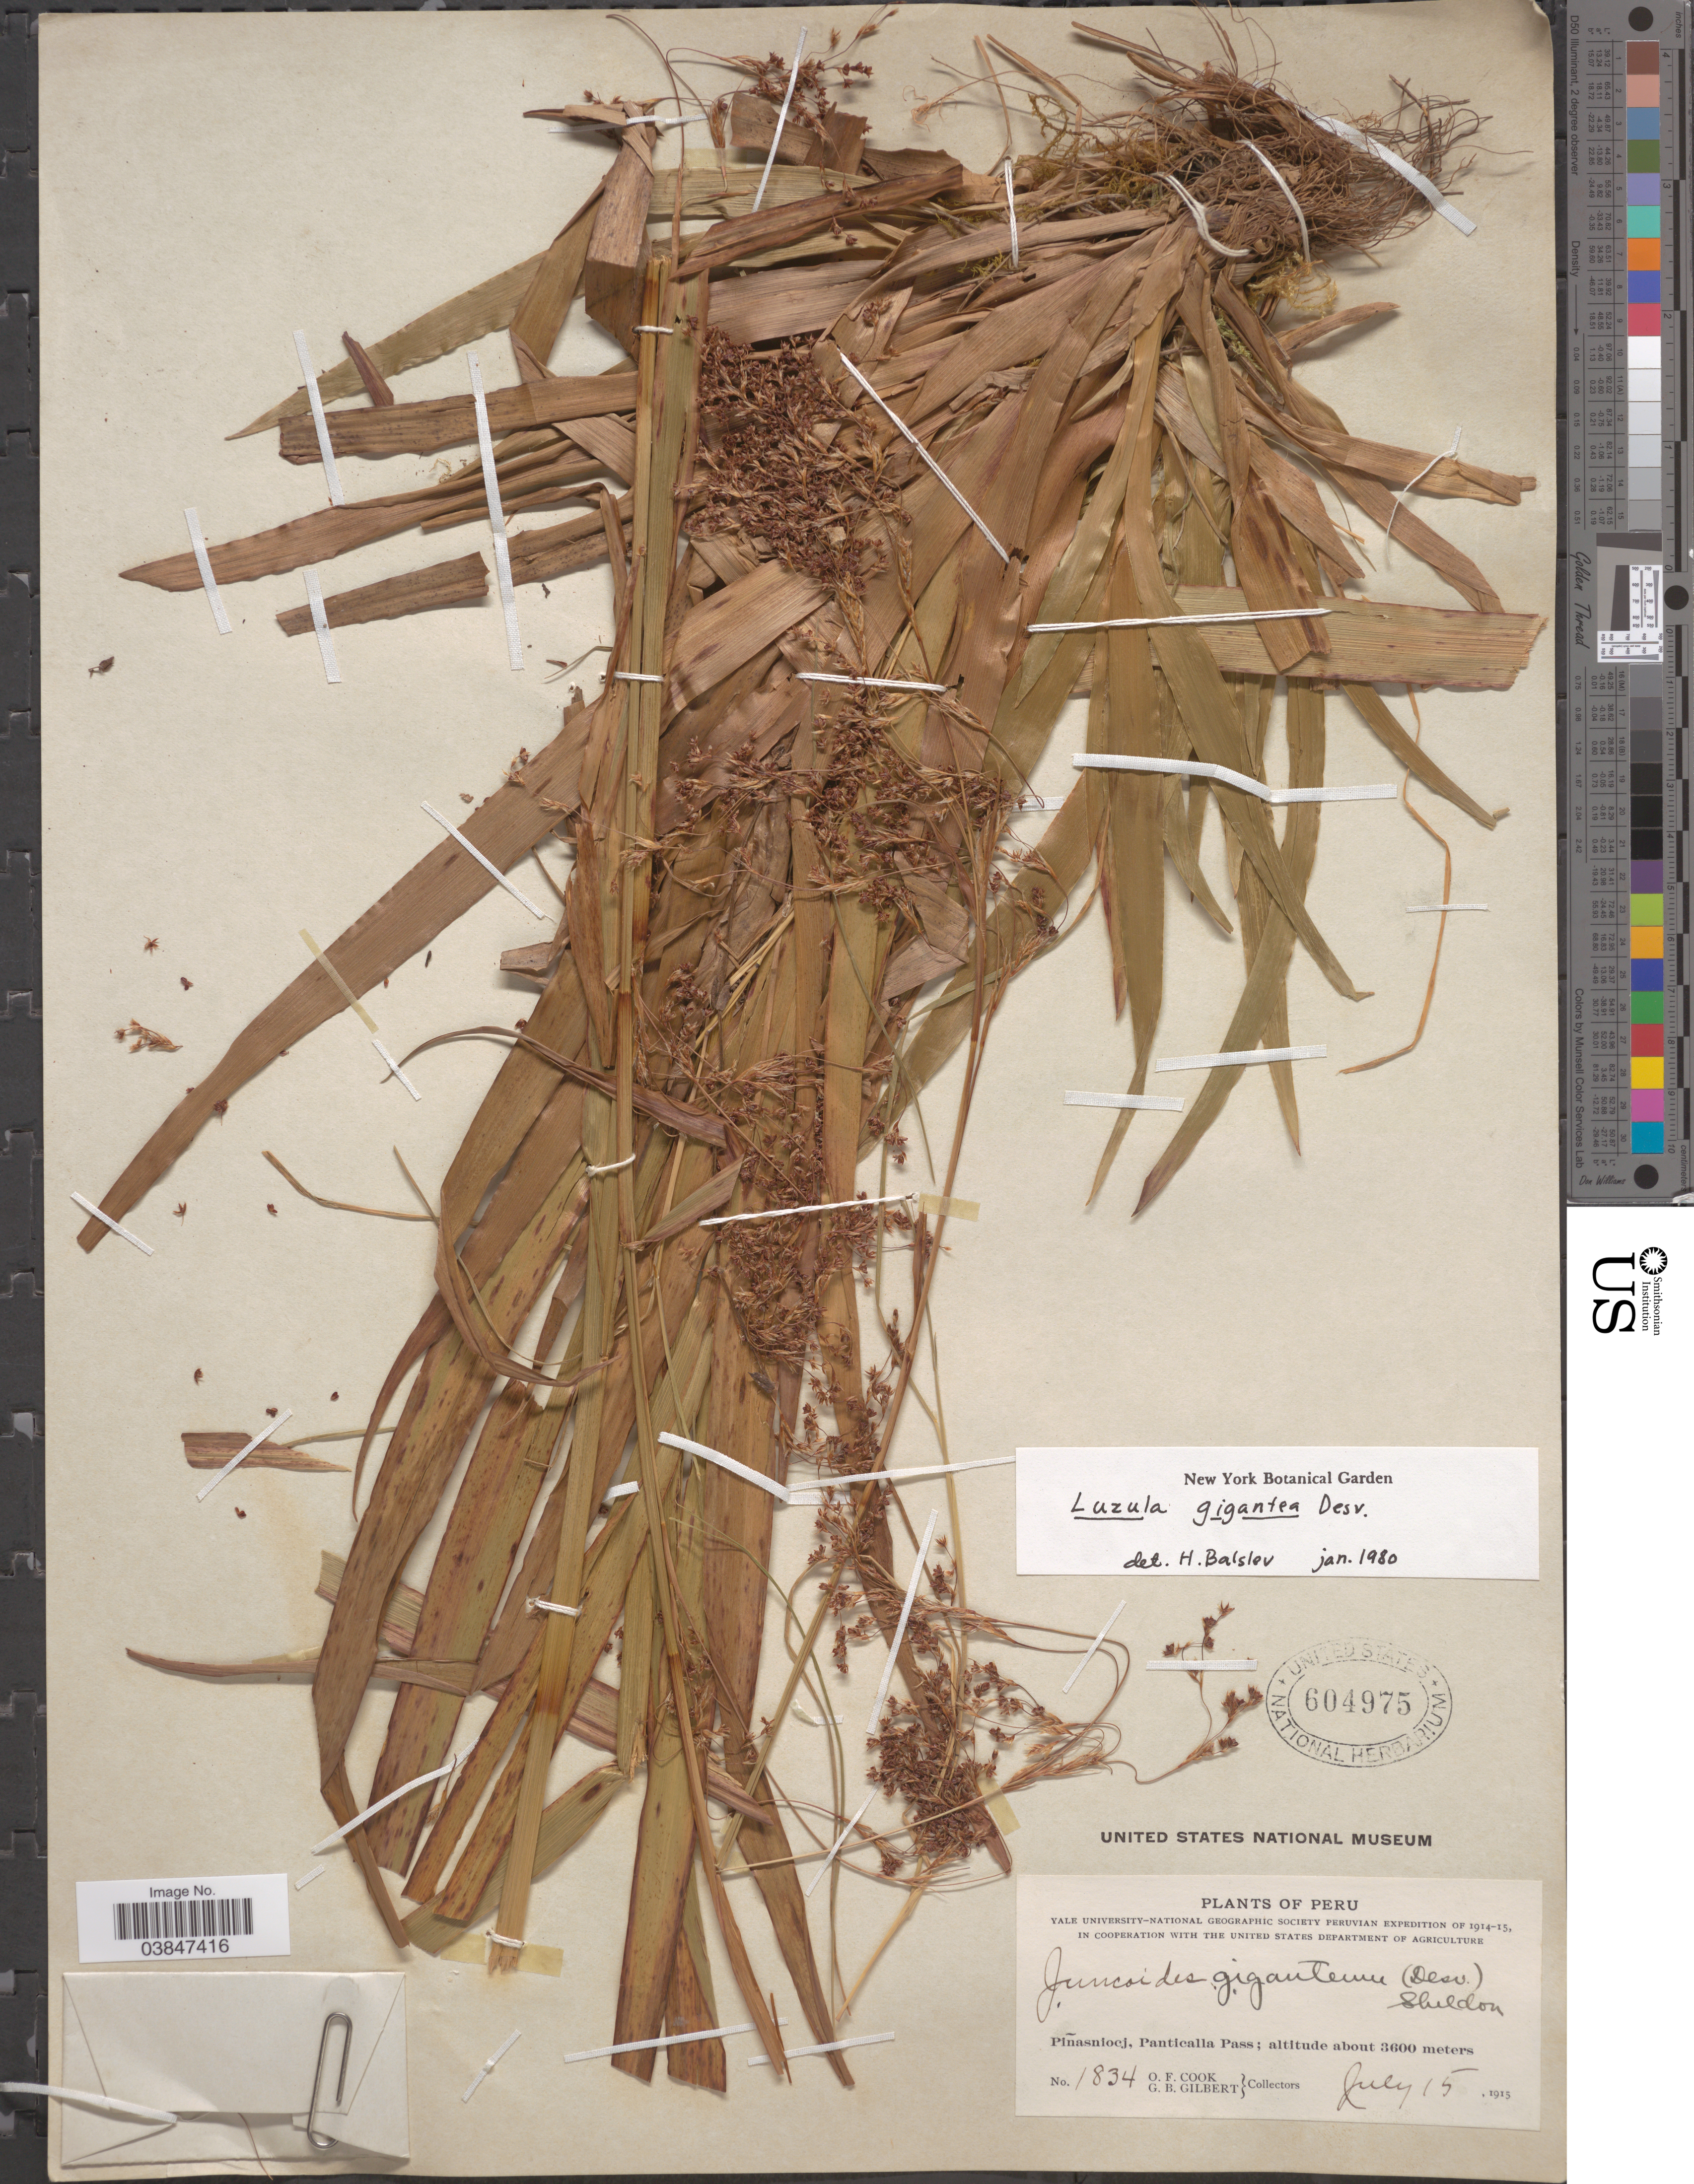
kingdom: Plantae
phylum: Tracheophyta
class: Liliopsida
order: Poales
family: Juncaceae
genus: Luzula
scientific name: Luzula gigantea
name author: Desv.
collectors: O. F. Cook & G. B. Gilbert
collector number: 1834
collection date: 1915-07-15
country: Peru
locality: Piñasniocj, Panticalla Pass.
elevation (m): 3600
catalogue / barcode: US 604975